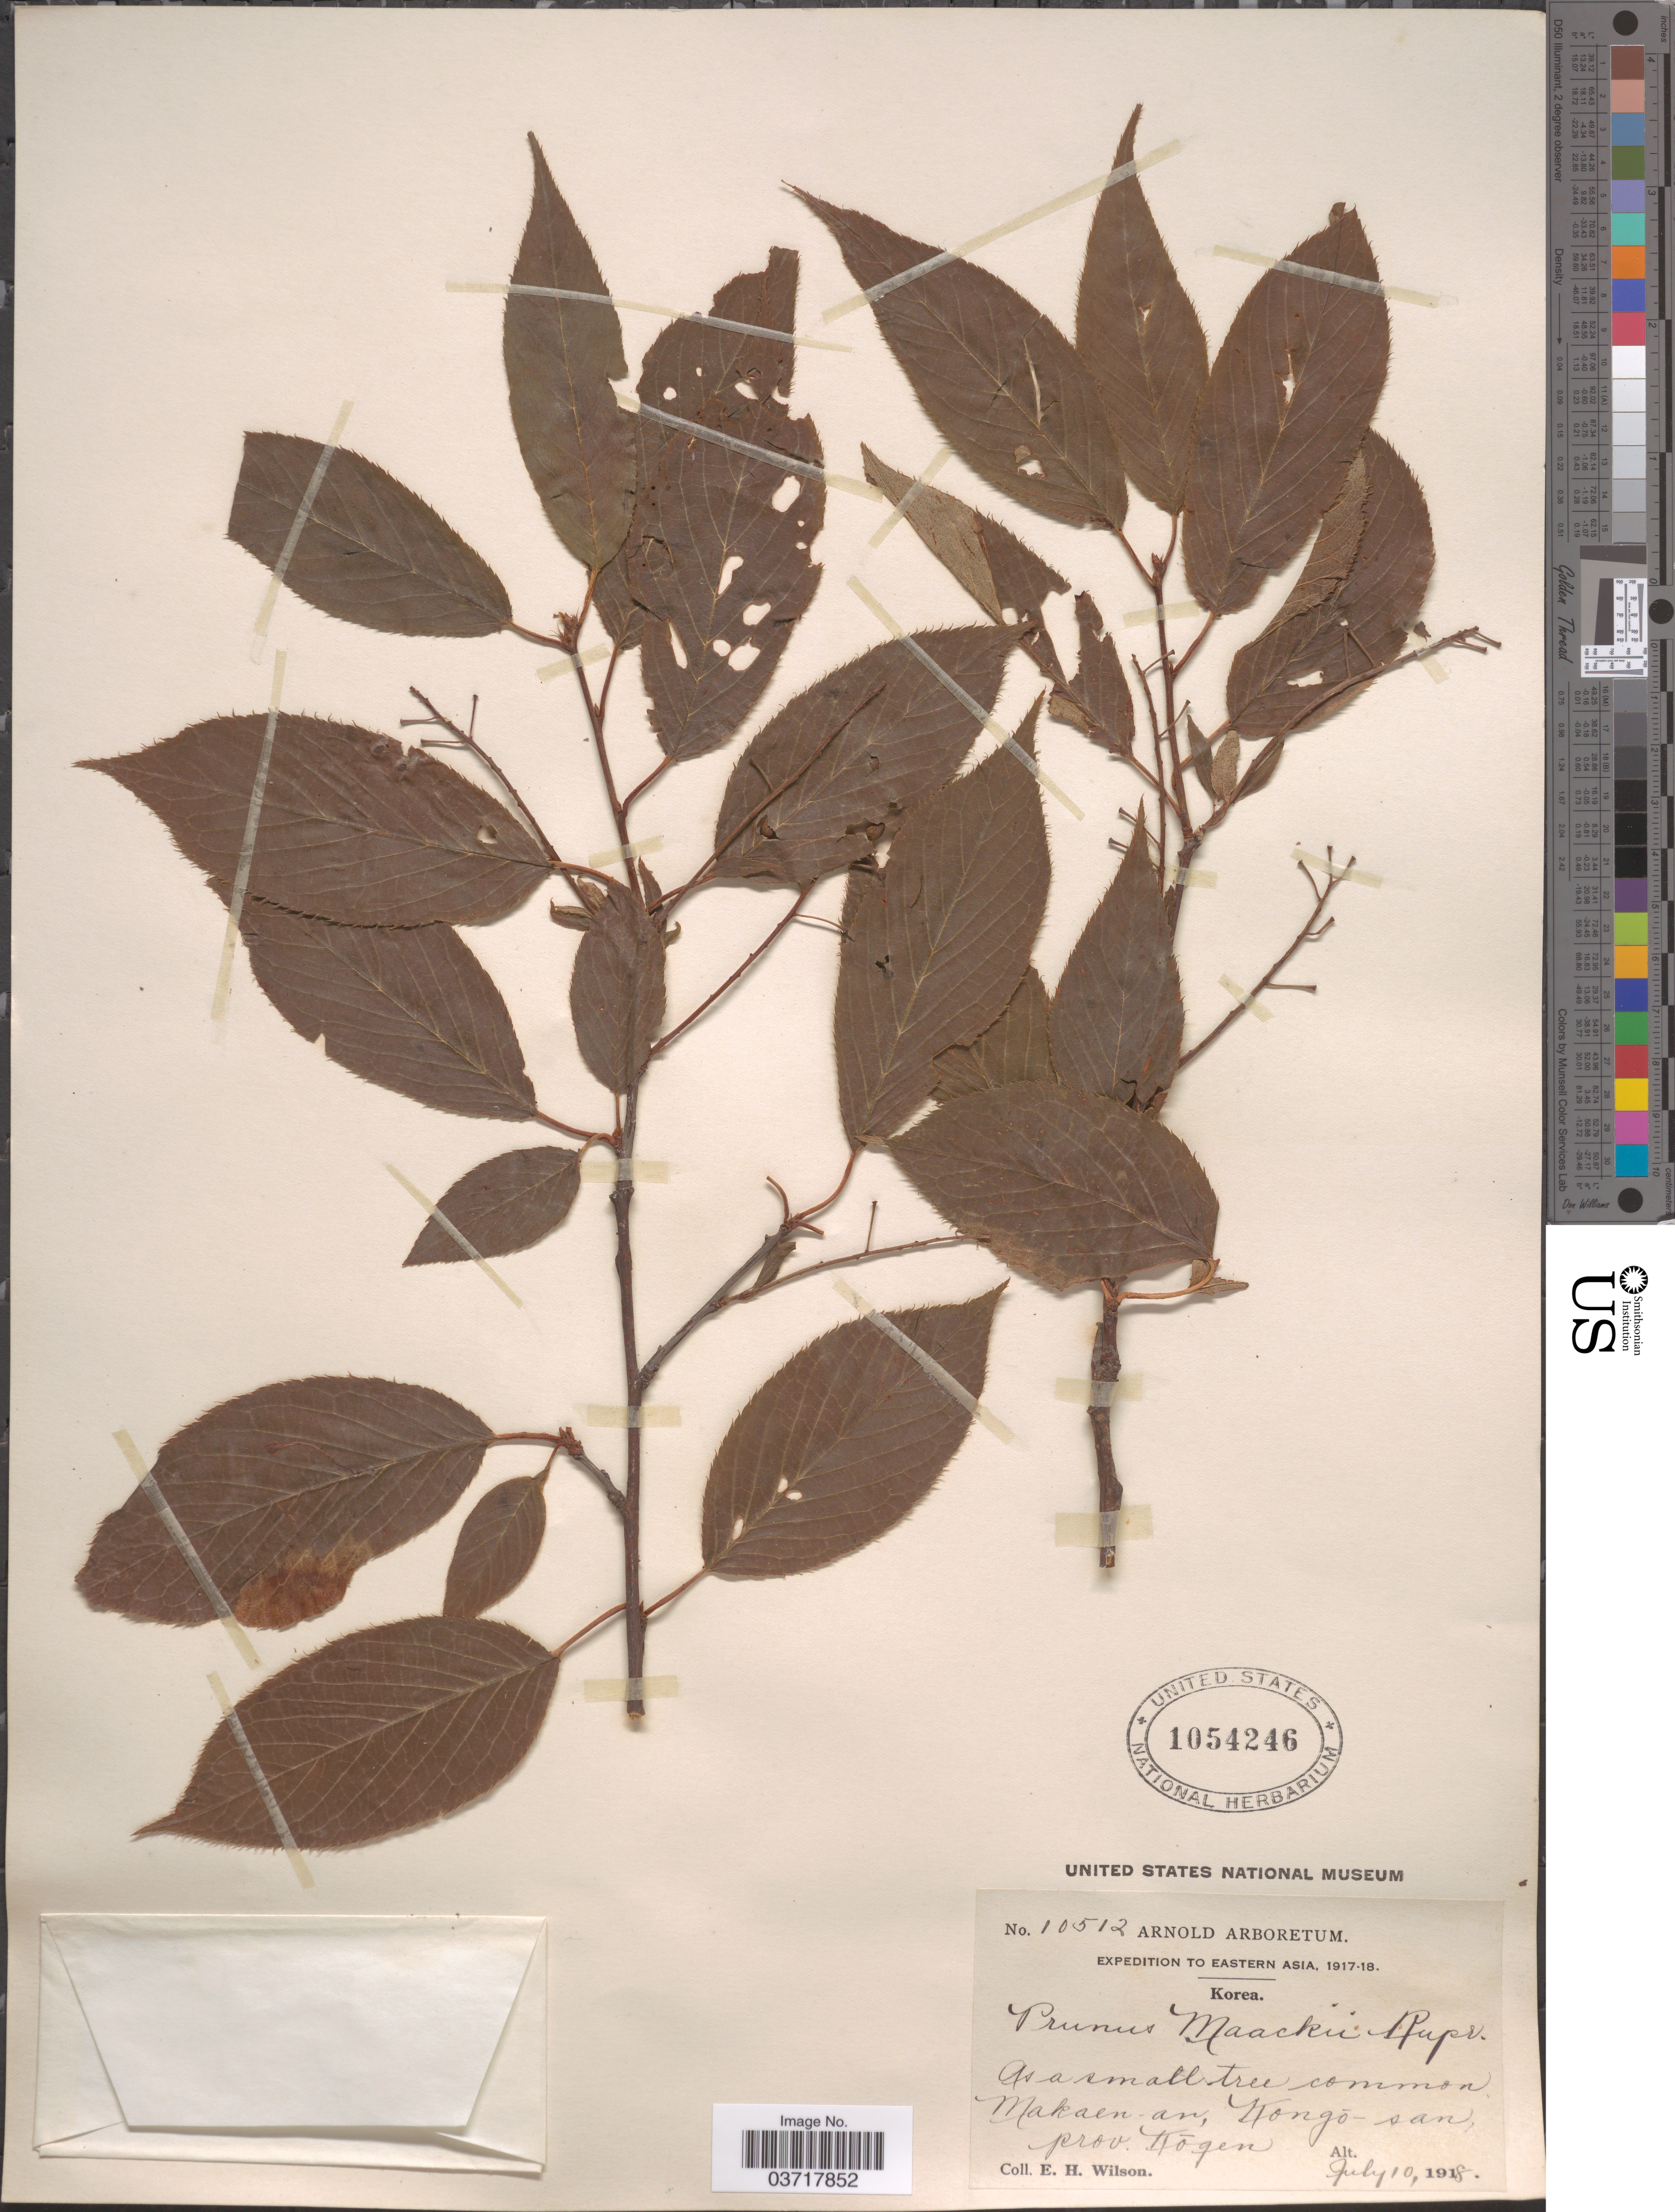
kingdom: Plantae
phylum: Tracheophyta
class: Magnoliopsida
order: Rosales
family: Rosaceae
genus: Prunus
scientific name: Prunus maackii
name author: Rupr.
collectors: E. Wilson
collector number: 10512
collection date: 1918-07-10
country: North Korea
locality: Makaen-an, Kongō-san, prov. Kōgen.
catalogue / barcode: US 1054246